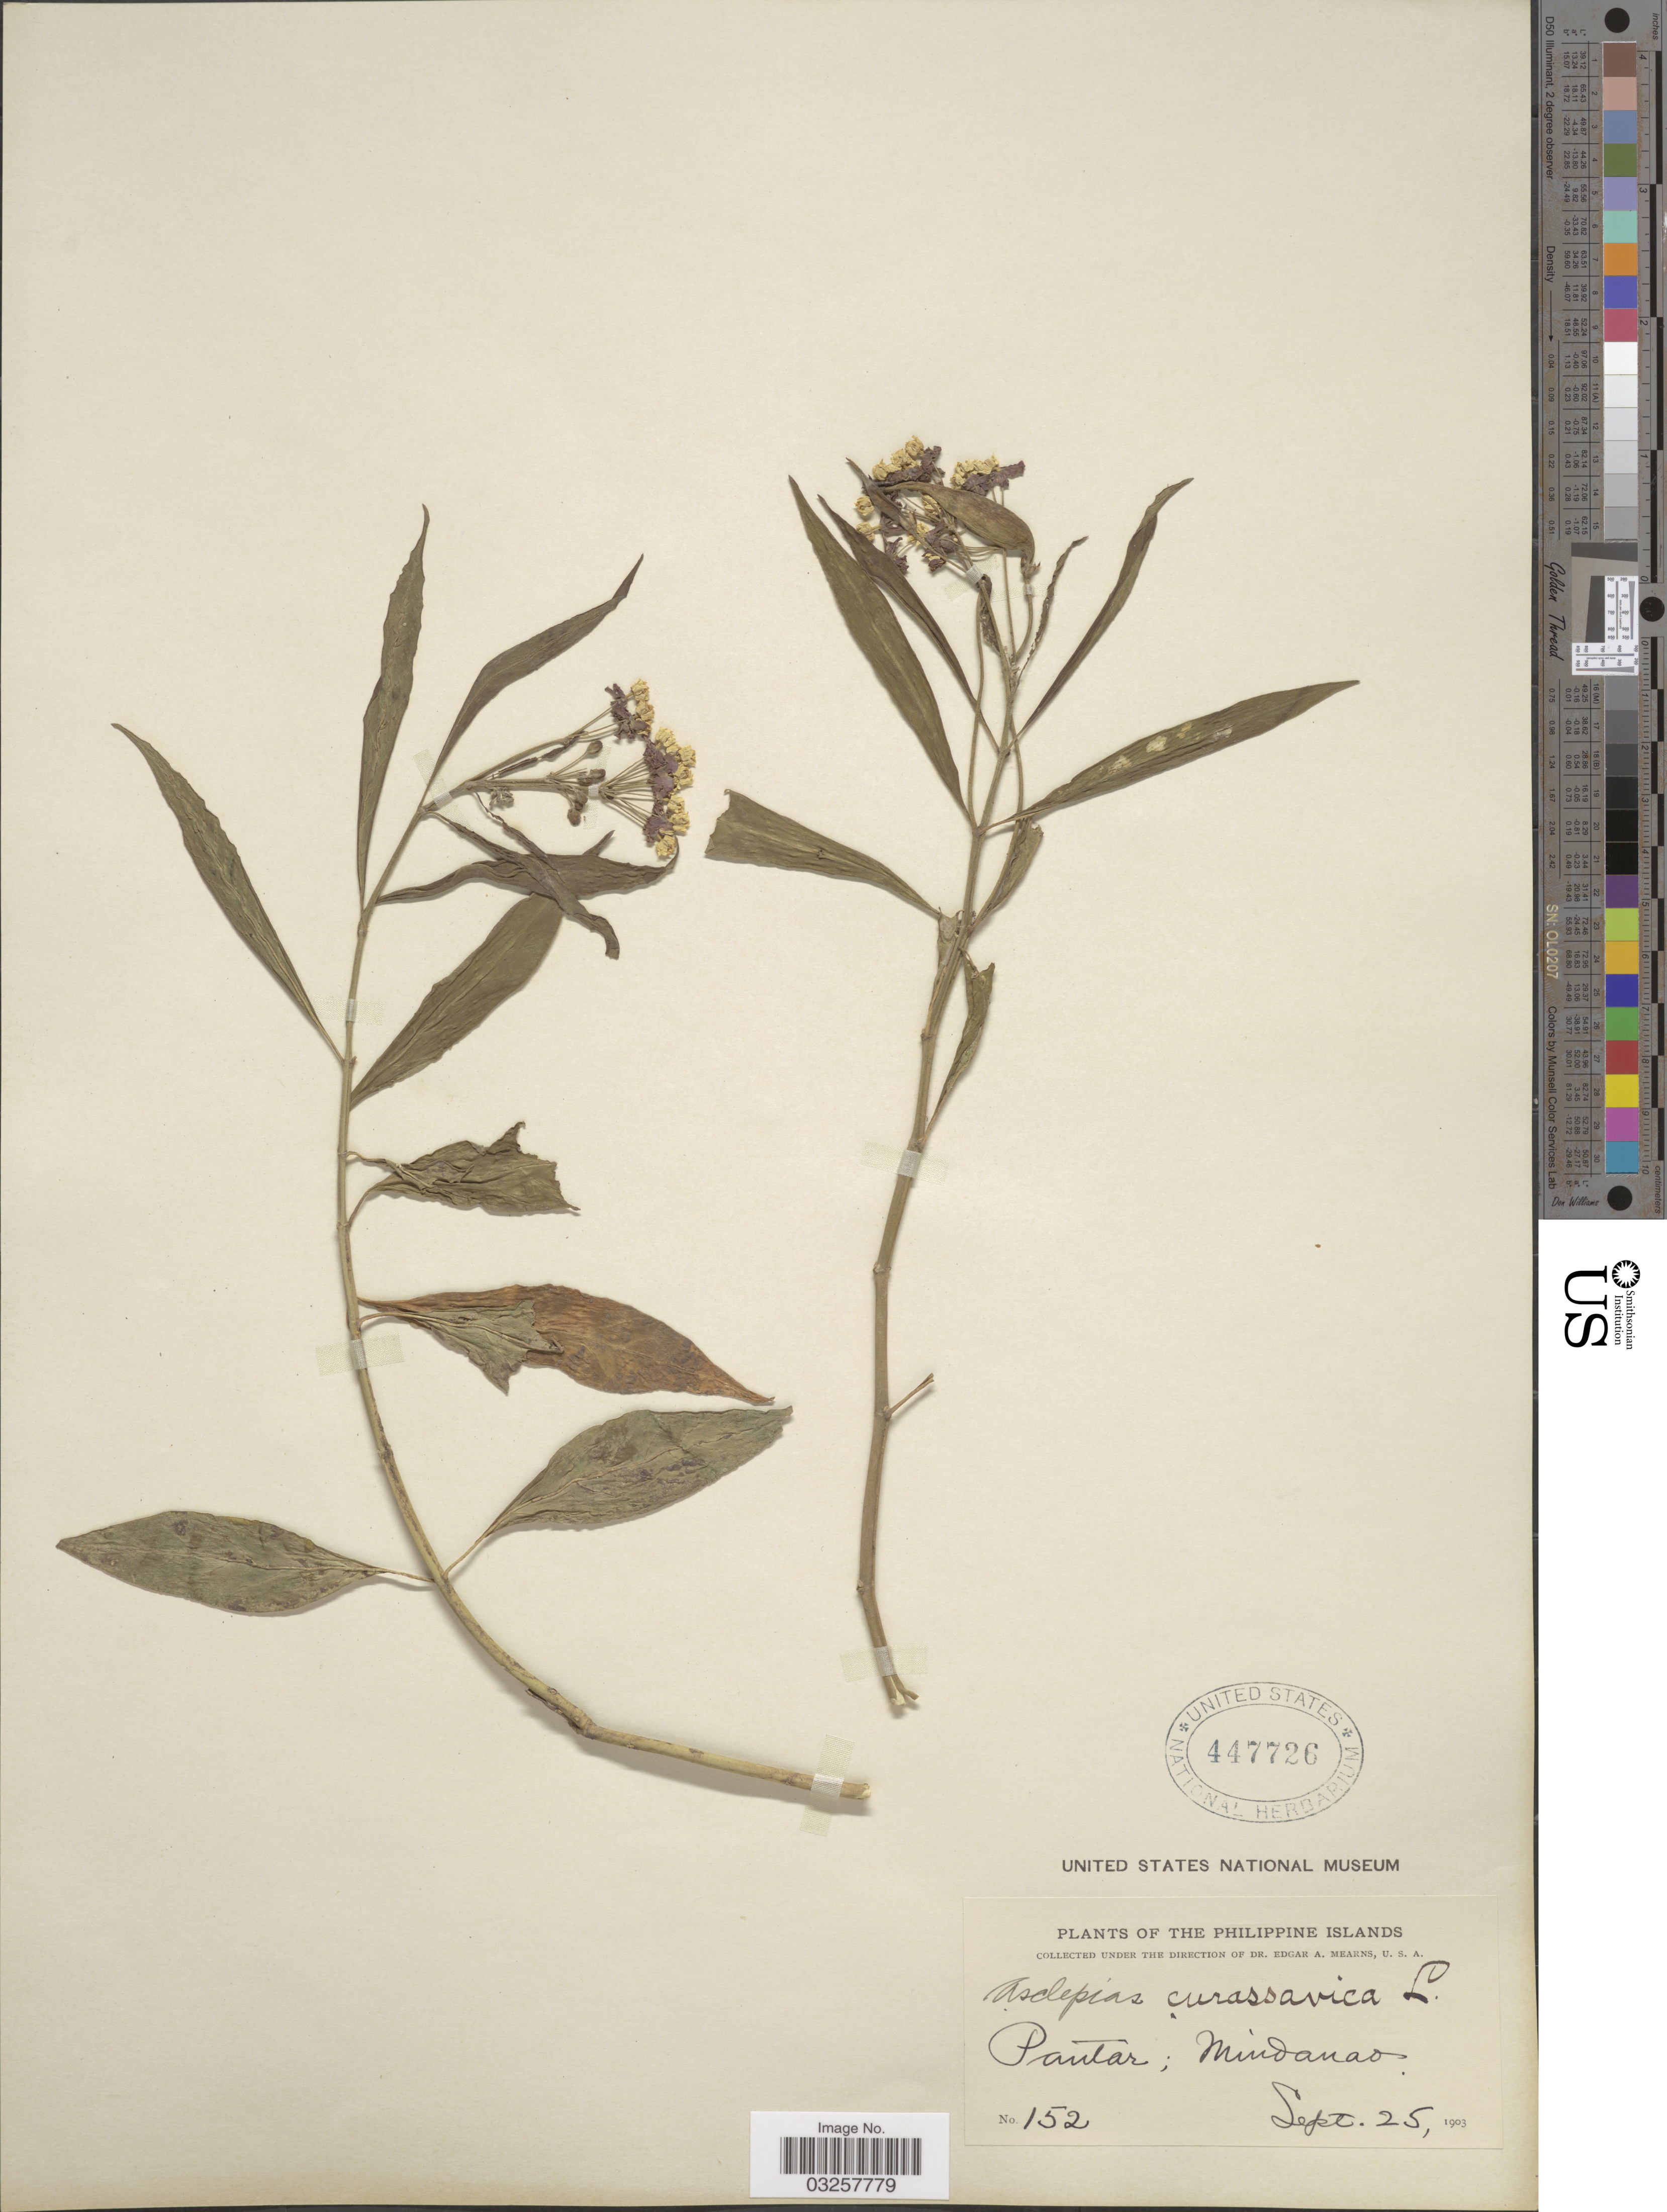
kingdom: Plantae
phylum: Tracheophyta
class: Magnoliopsida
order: Gentianales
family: Apocynaceae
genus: Asclepias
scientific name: Asclepias curassavica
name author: L.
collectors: E. A. Mearns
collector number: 152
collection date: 1903-09-25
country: Philippines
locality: Pantar; Mindanao.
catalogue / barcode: US 447726